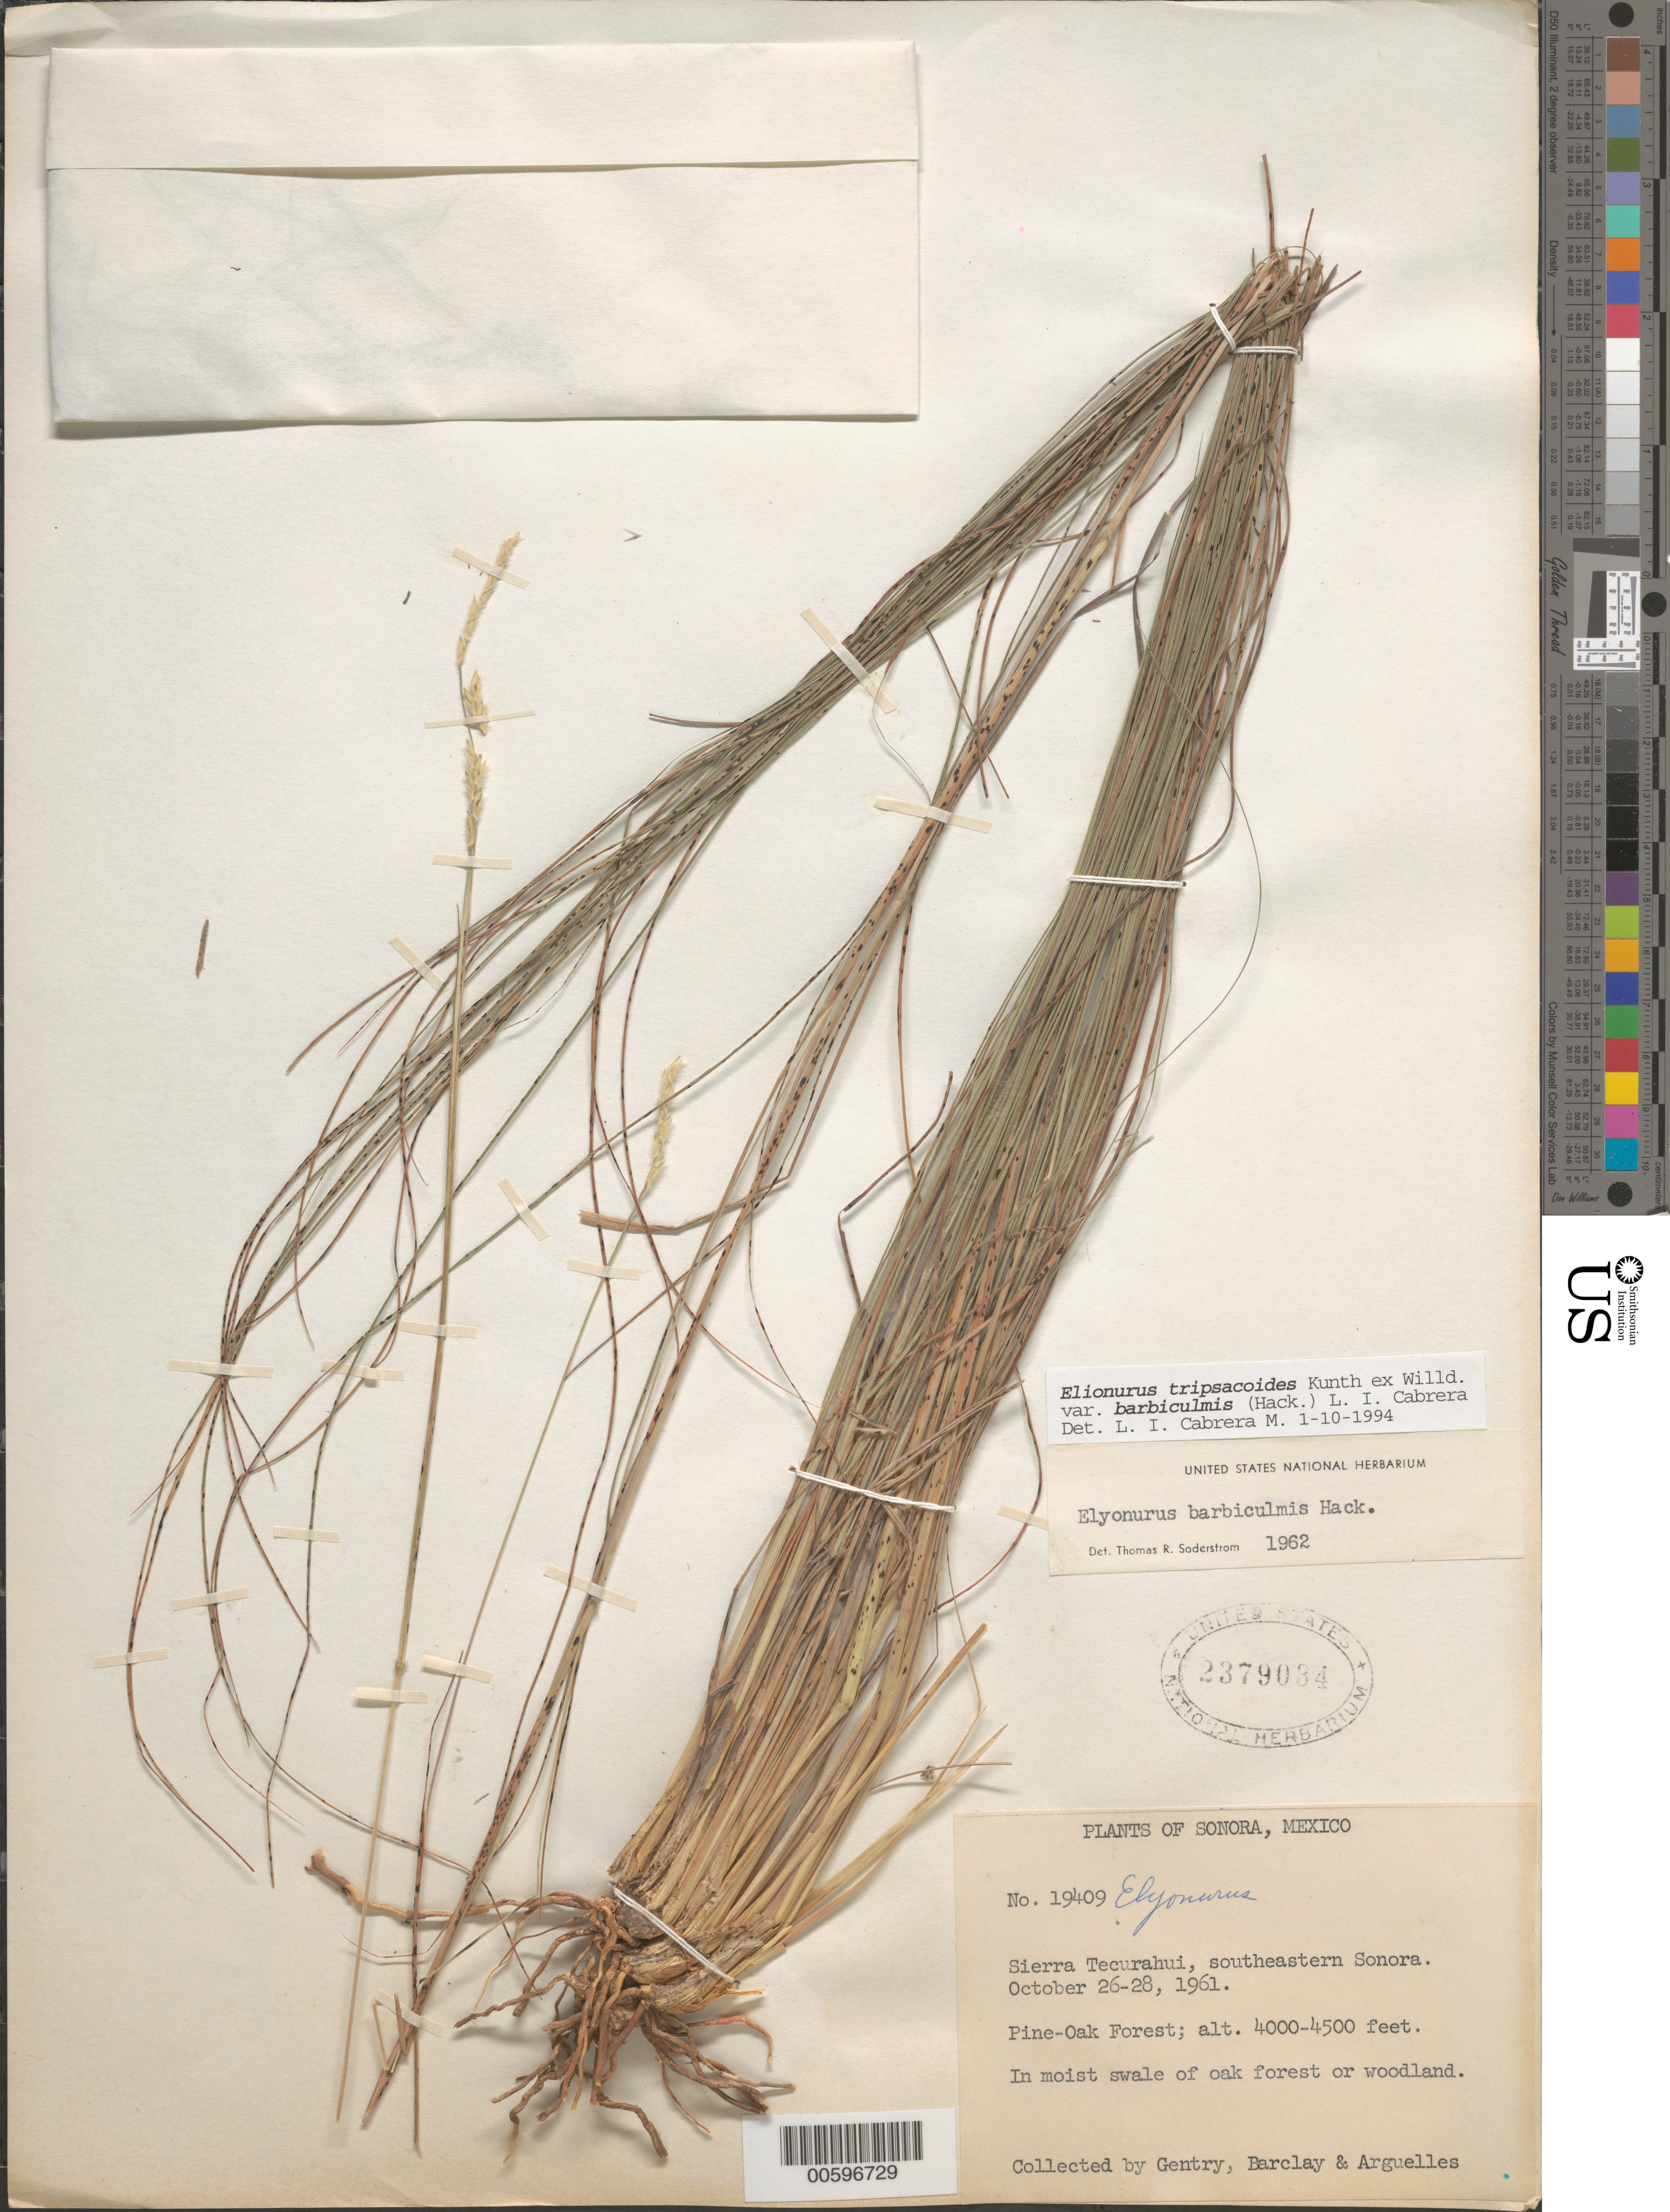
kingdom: Plantae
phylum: Tracheophyta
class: Liliopsida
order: Poales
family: Poaceae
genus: Elionurus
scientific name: Elionurus tripsacoides var. barbiculmis (Hack.) L.I. Cabrera & Dávila, comb. ined.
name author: (Hack.) L.I. Cabrera & Dávila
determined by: Cabrera M., L. I.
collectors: Gentry, --, A. S. Barclay & J. Arguelles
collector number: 19409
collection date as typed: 26 Oct 1961 to 28 Oct 1961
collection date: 1961-10-26/1961-10-28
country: Mexico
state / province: Sonora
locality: Sierra Tecurahui, southeastern Sonora.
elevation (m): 1219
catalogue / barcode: US 2379034